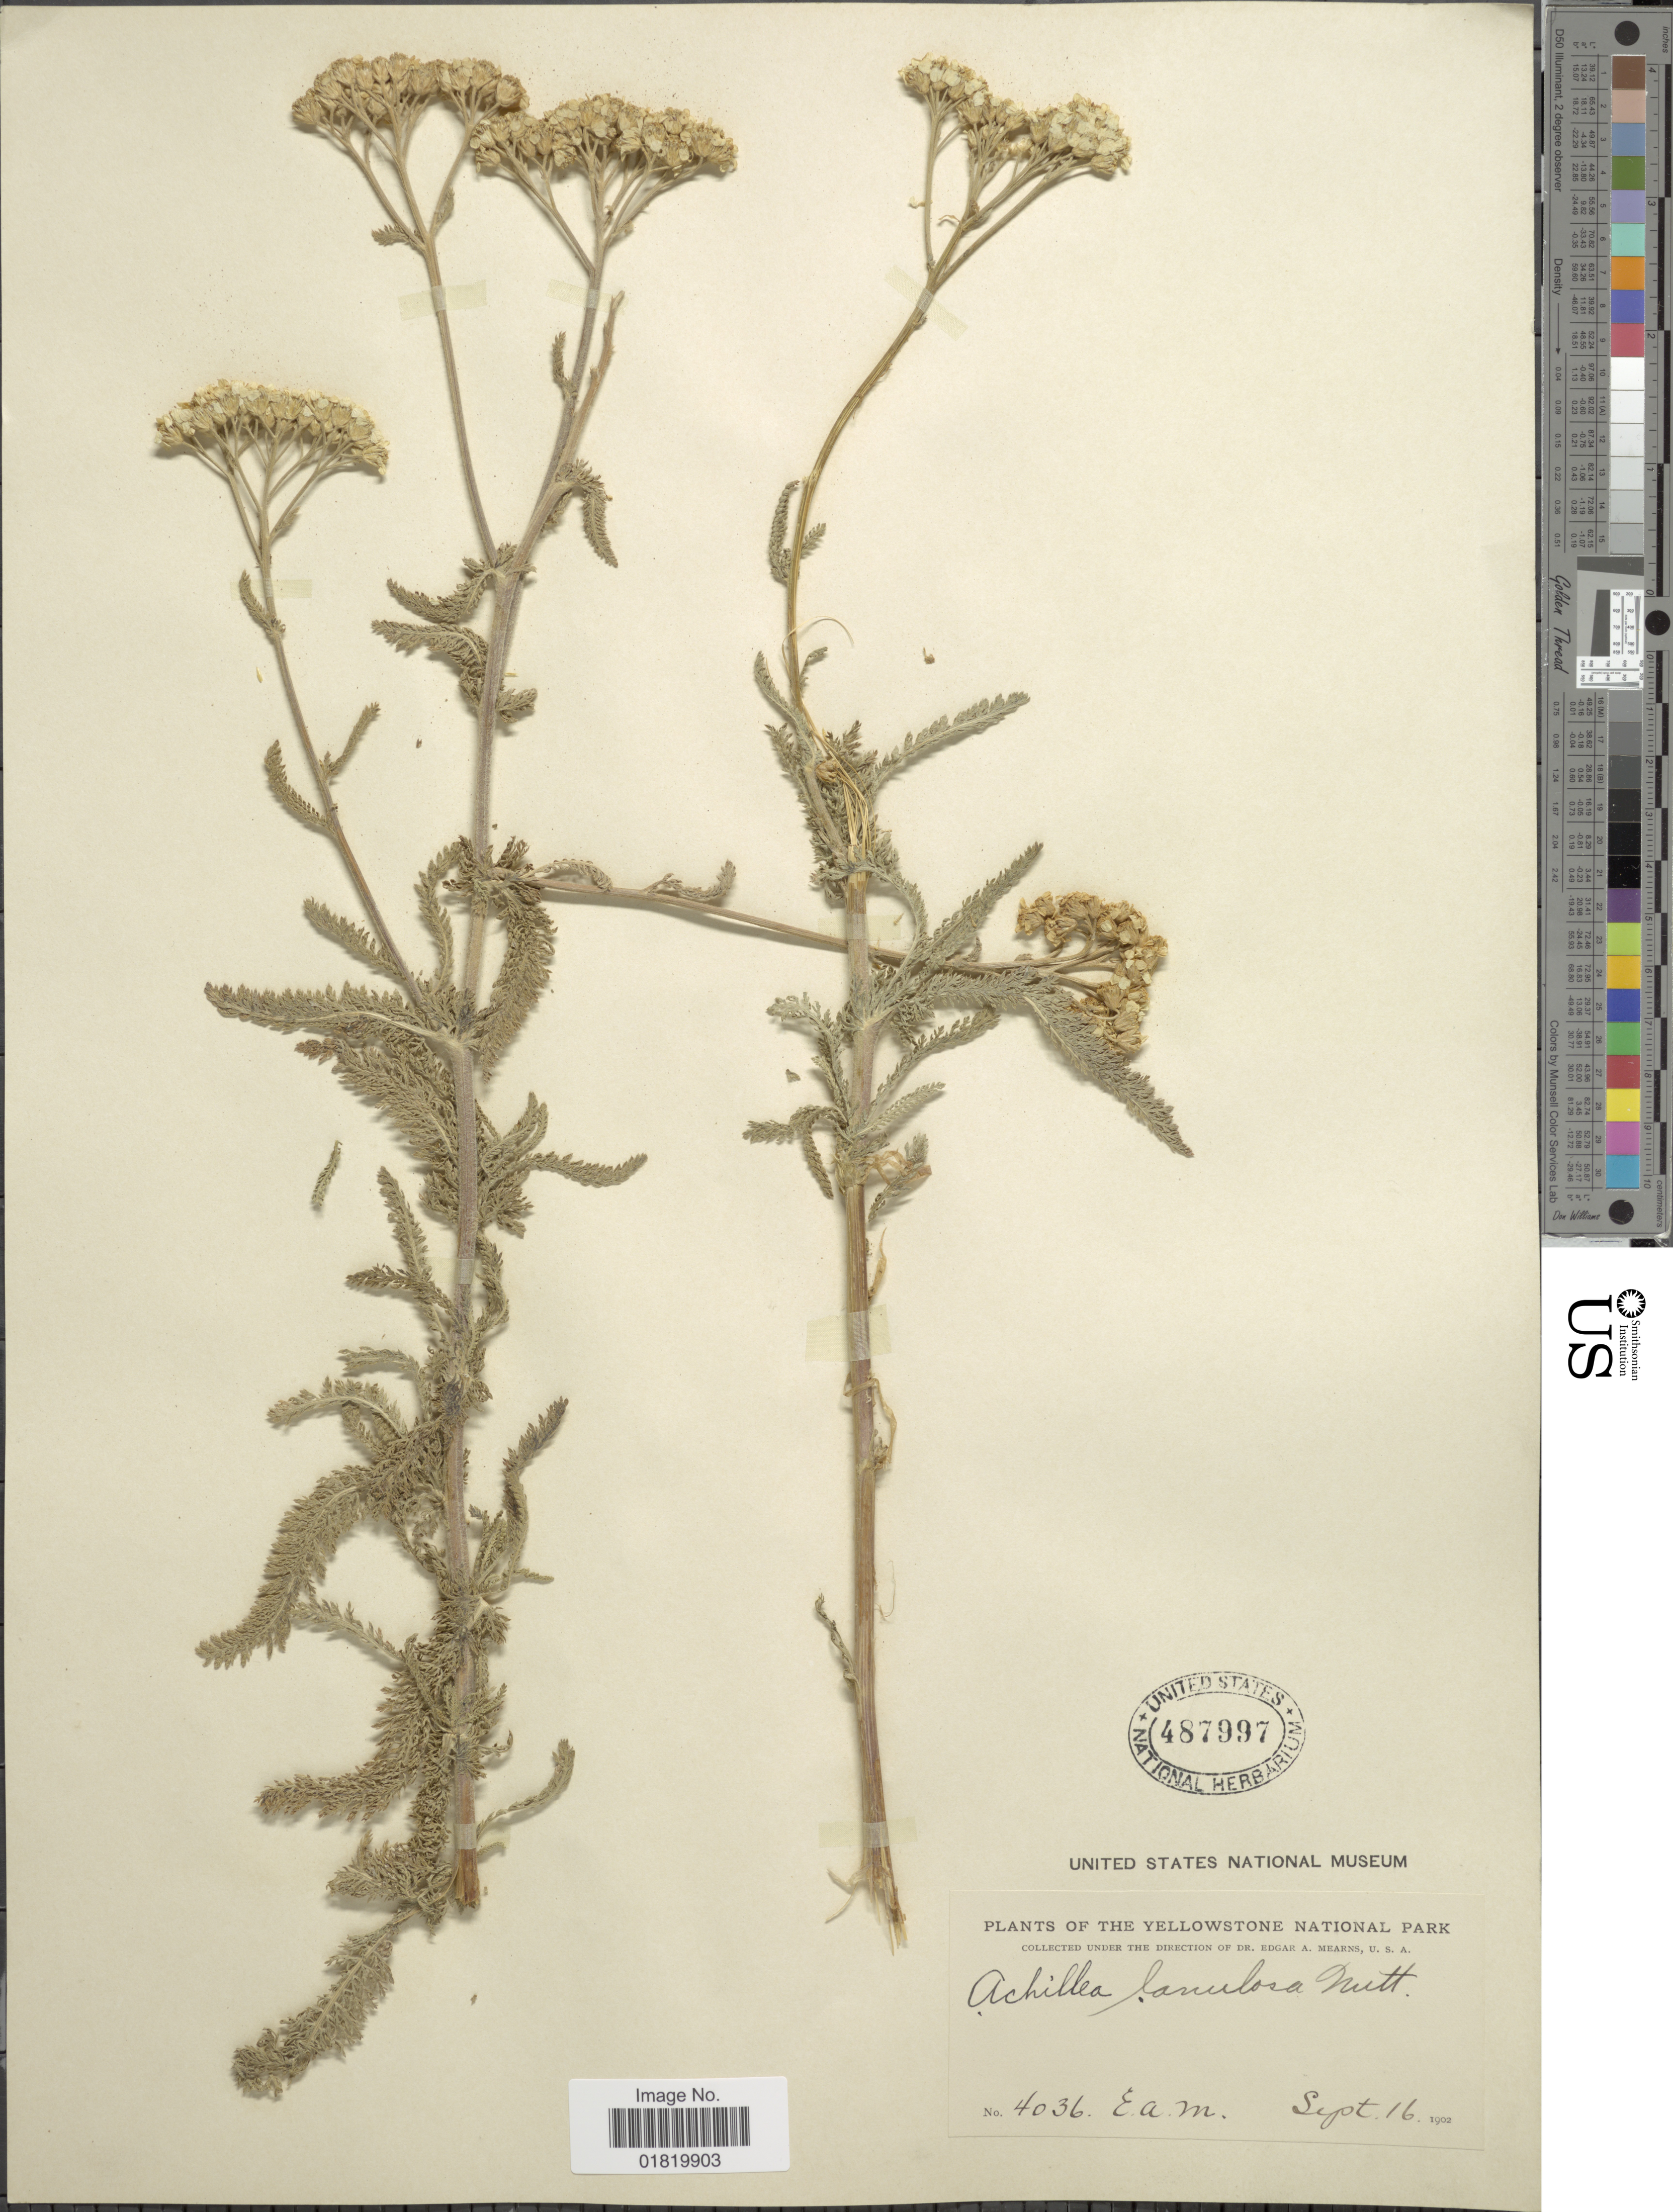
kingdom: Plantae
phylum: Tracheophyta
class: Magnoliopsida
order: Asterales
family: Asteraceae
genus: Achillea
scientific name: Achillea lanulosa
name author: Nutt.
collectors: E. A. Mearns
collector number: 4036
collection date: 1902-09-16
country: United States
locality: Yellowstone National Park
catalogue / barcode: US 487997